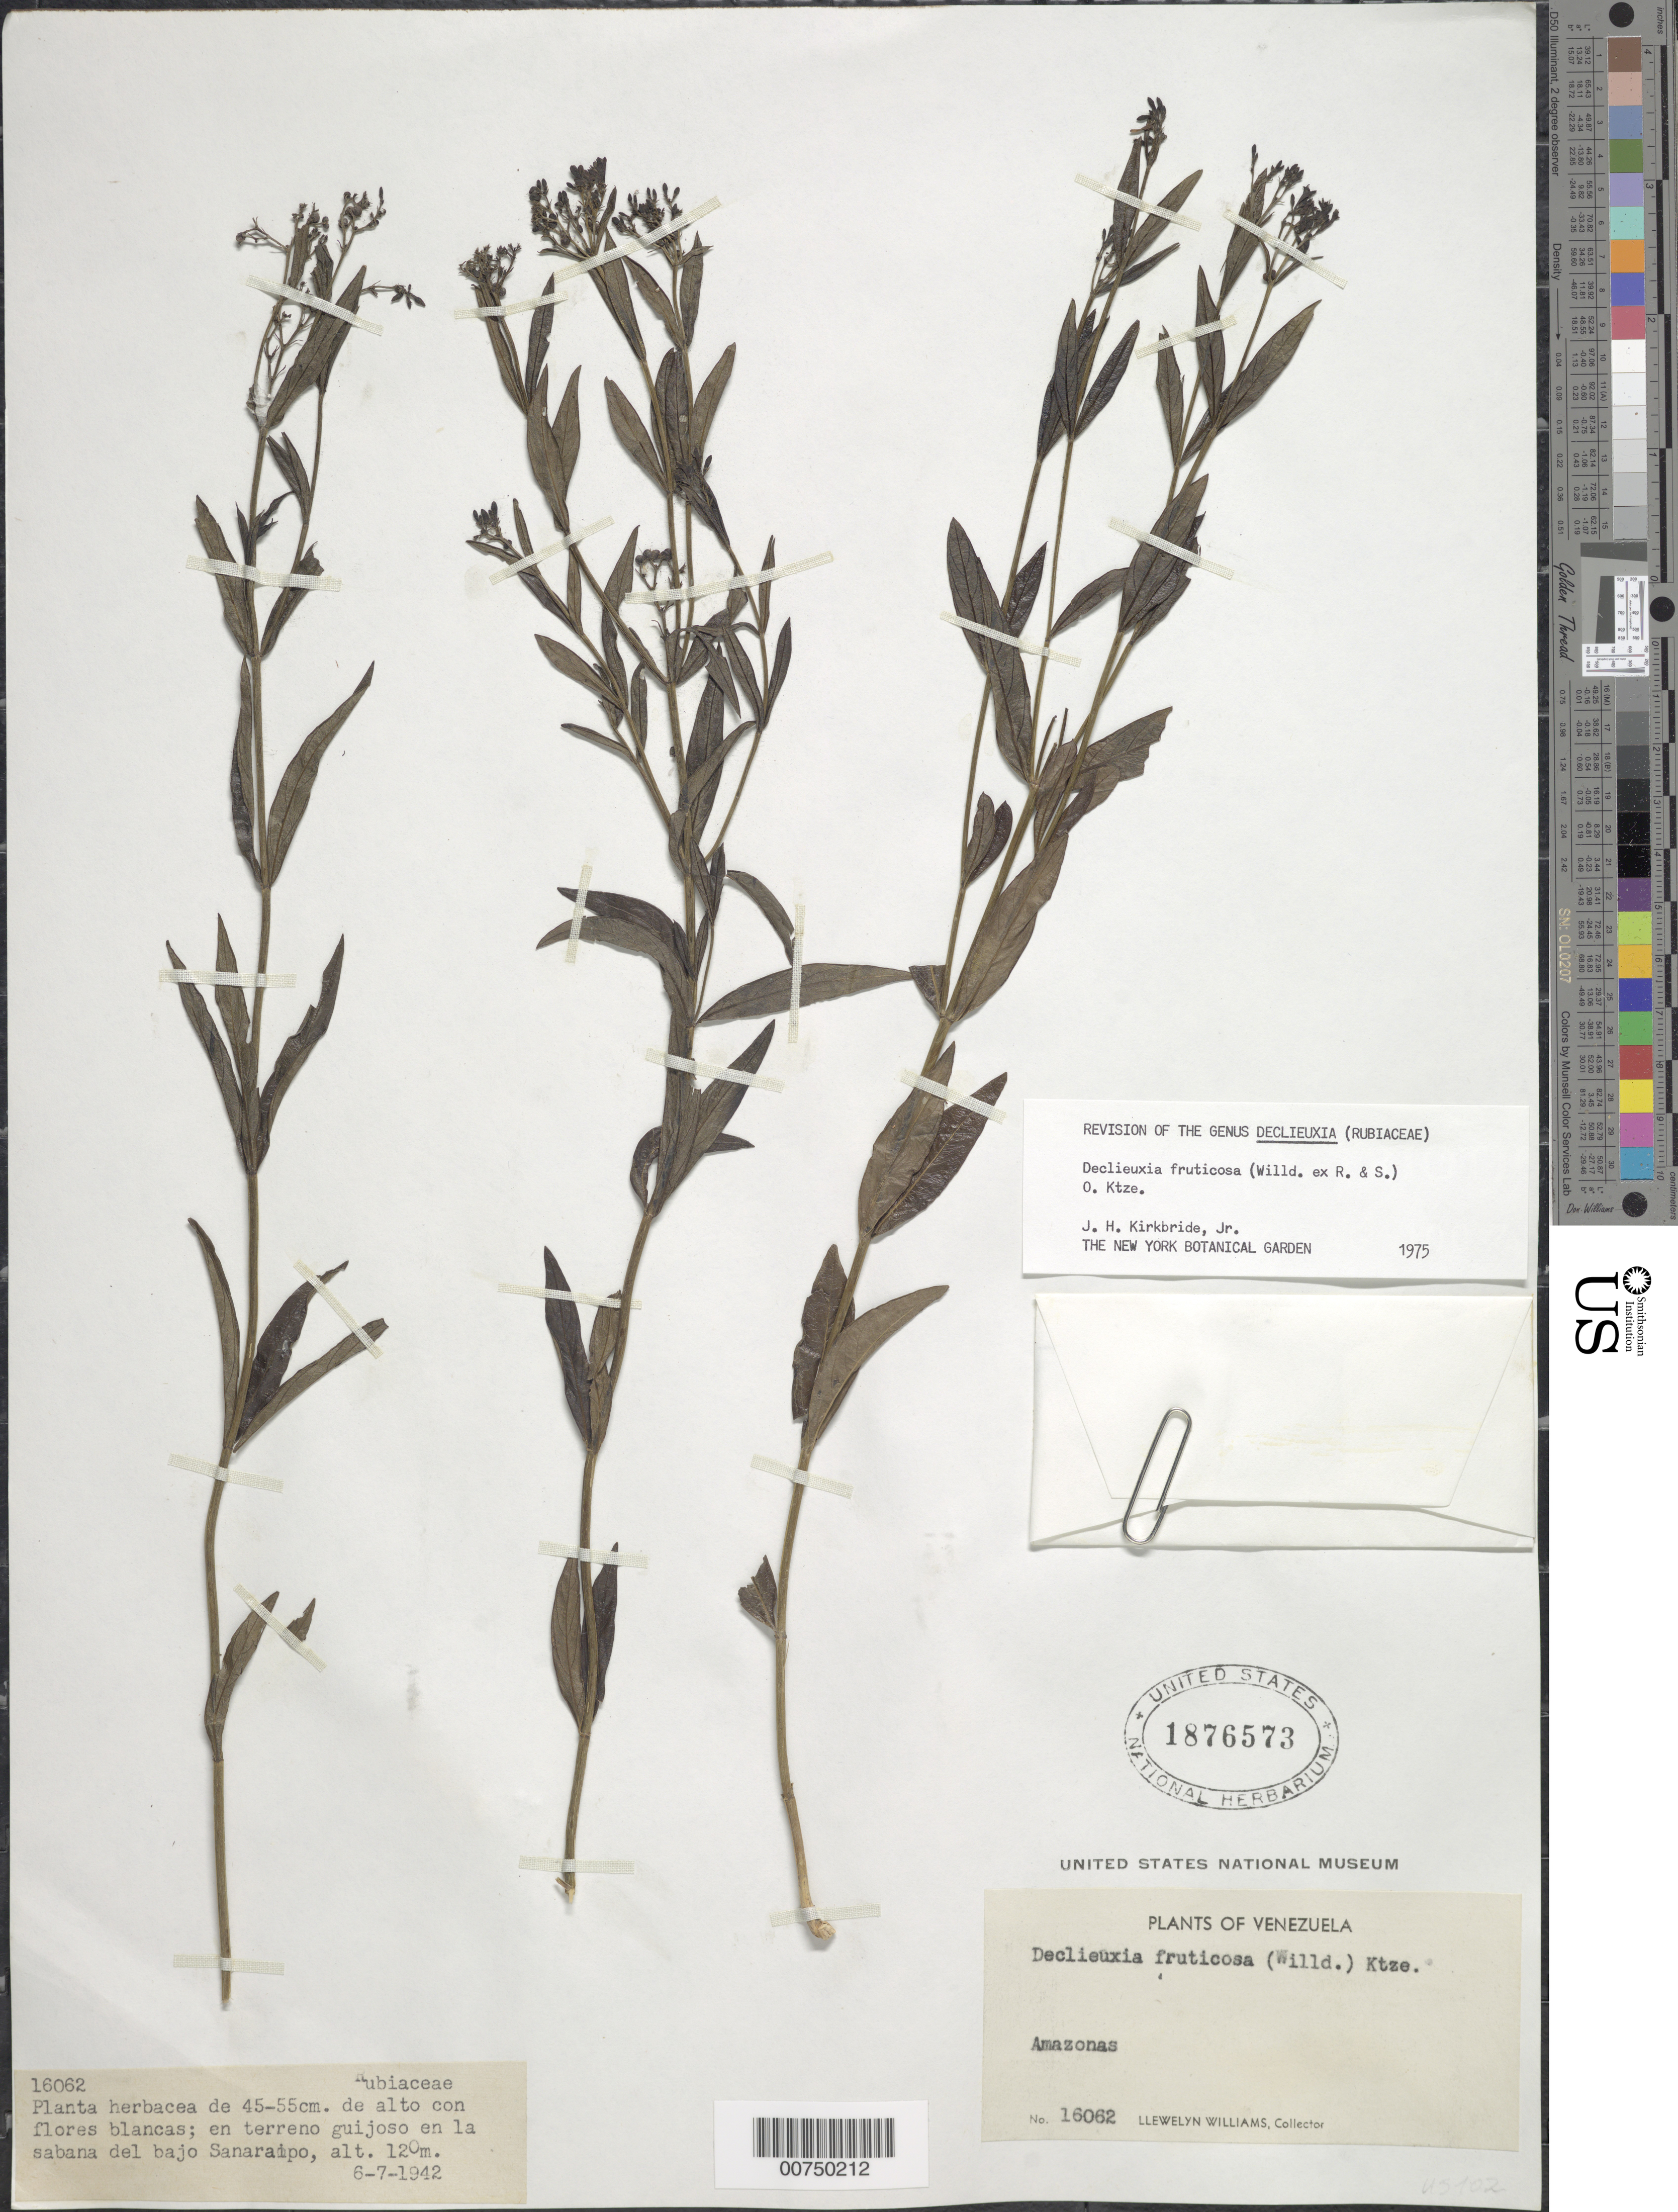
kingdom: Plantae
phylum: Tracheophyta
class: Magnoliopsida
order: Gentianales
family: Rubiaceae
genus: Declieuxia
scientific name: Declieuxia fruticosa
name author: (Willd. ex Roem. & Schult.) Kuntze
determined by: Kirkbride, J. H.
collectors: Ll. Williams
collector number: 16062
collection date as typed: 6-Jul-42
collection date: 1942-07-06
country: Venezuela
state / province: Amazonas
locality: Sanariapo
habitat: Terreno guijoso en la sabana de bajo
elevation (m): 120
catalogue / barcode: US 1876573